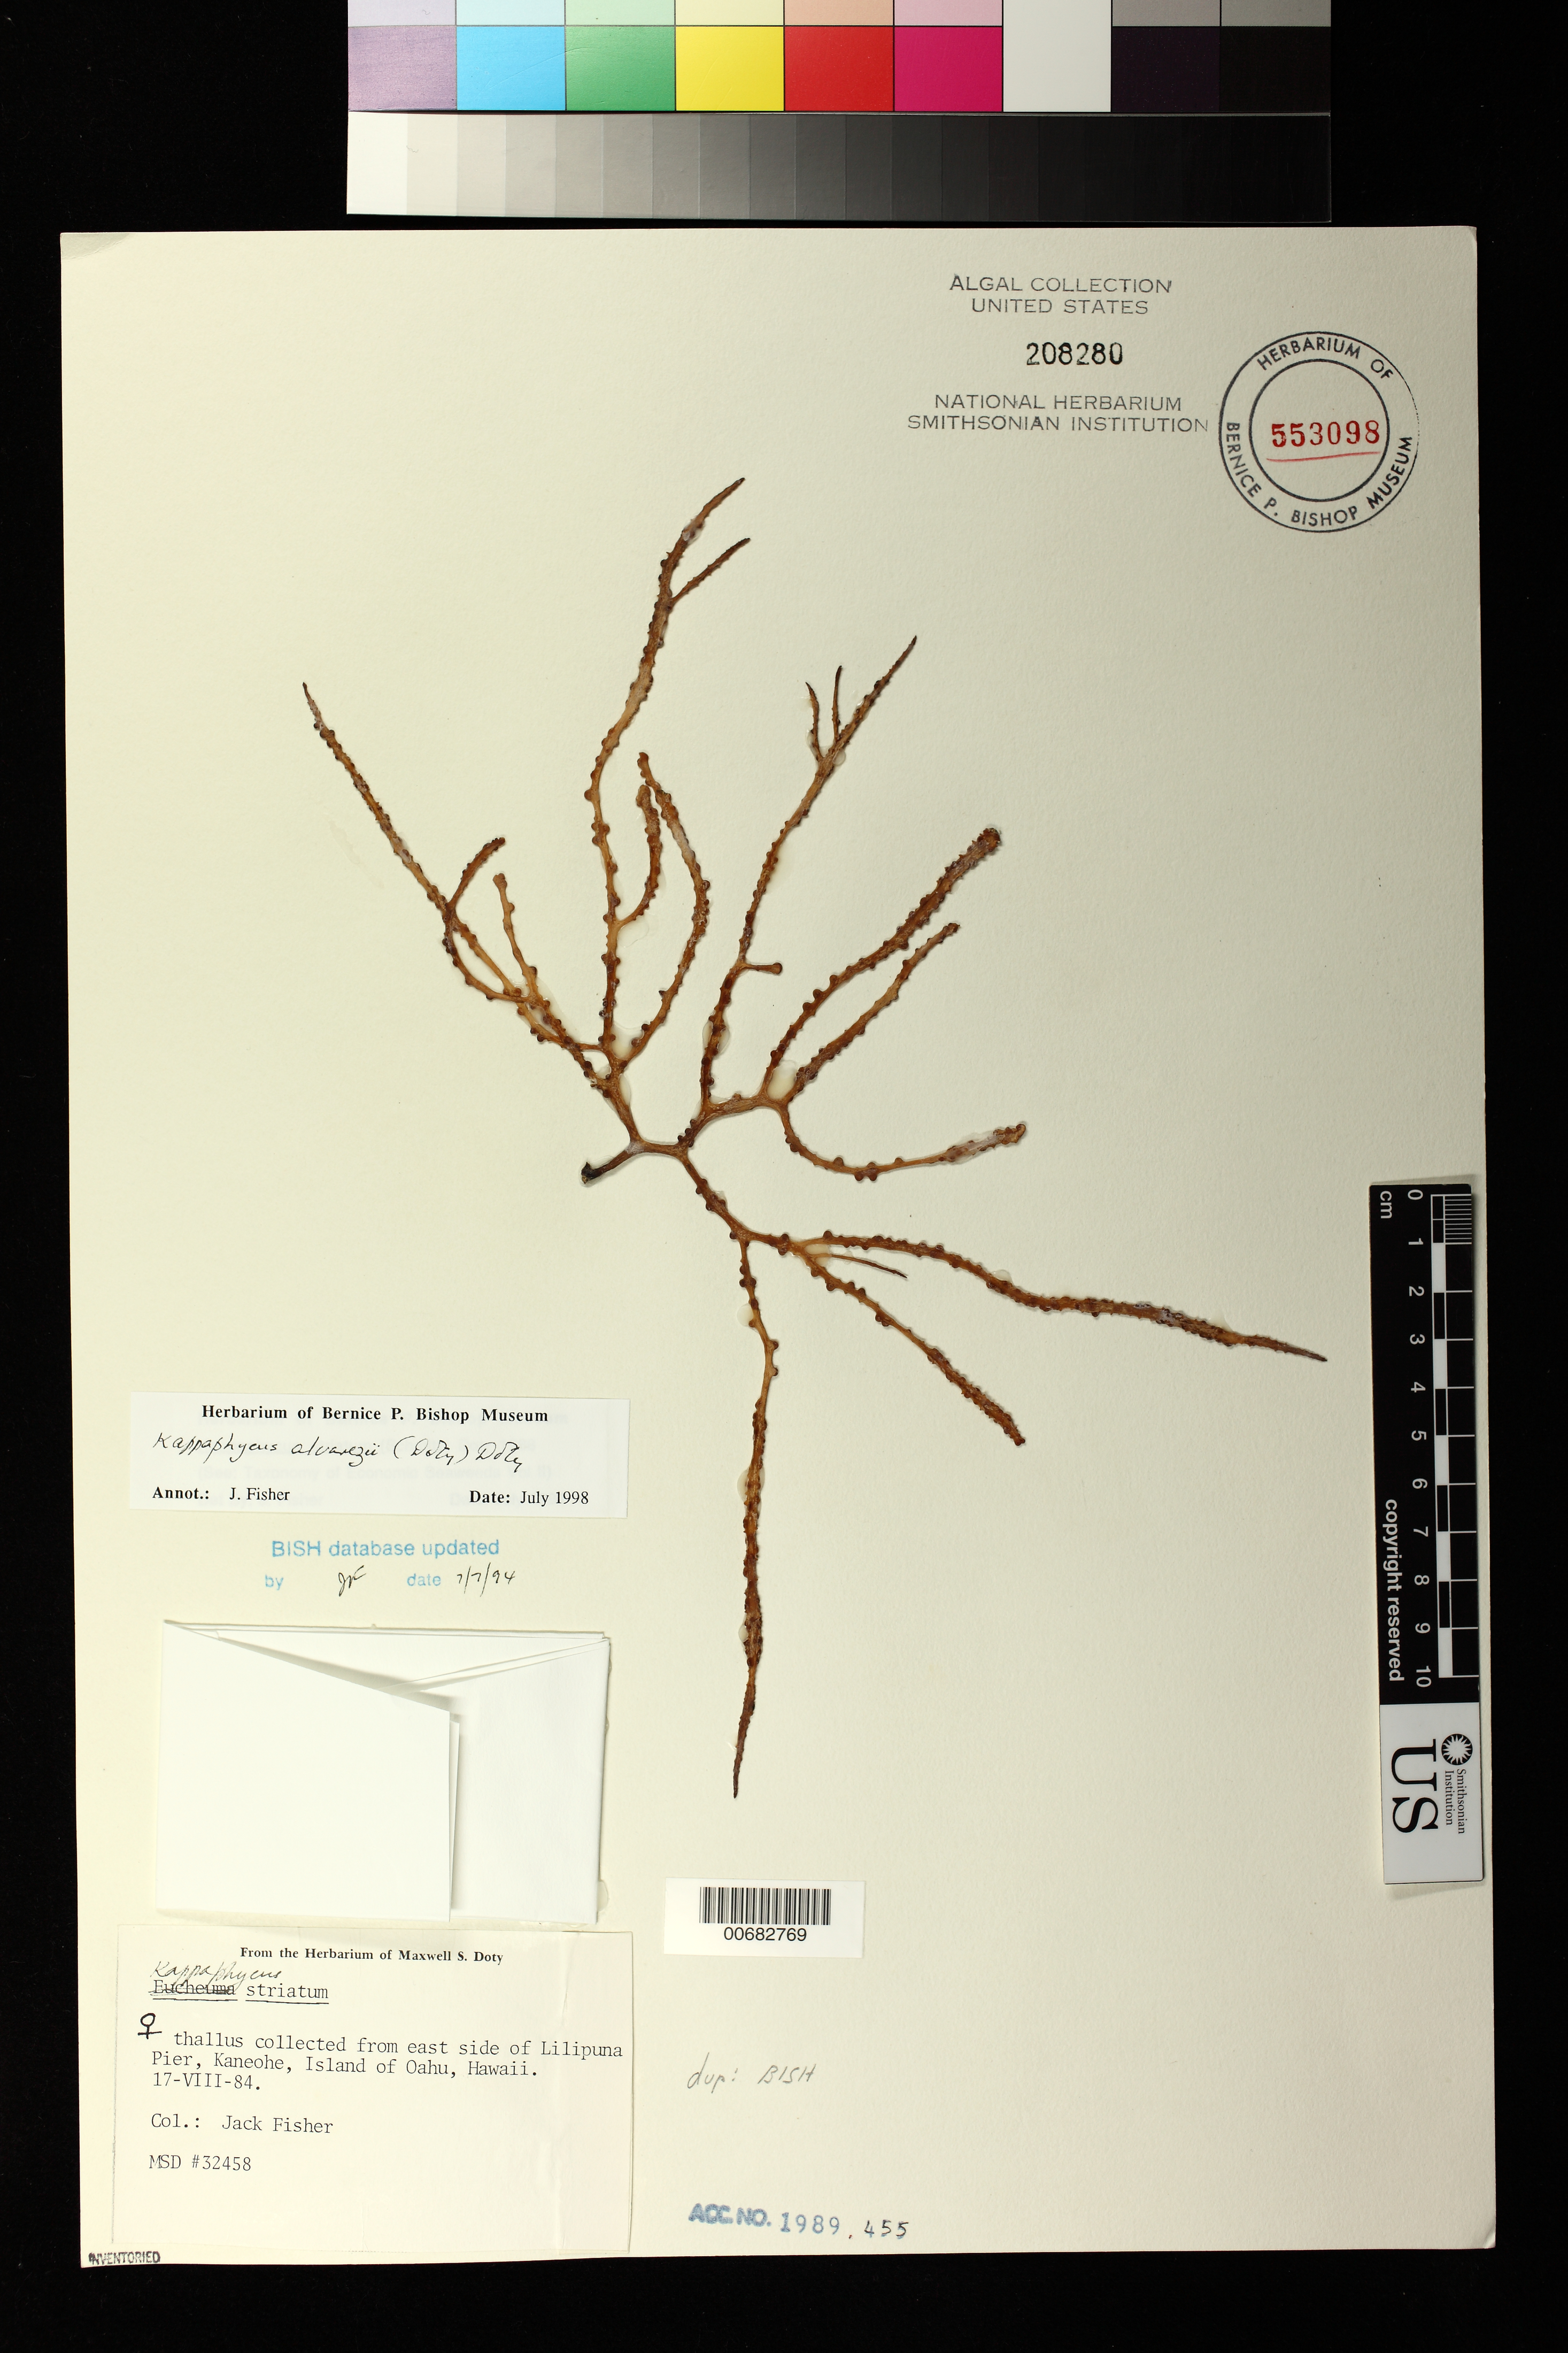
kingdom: Plantae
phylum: Rhodophyta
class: Florideophyceae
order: Gigartinales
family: Solieriaceae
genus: Kappaphycus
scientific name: Kappaphycus alvarezii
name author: (Doty) Doty ex P.C. Silva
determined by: Fisher, Jack R.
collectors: J. Fisher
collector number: MSD 32458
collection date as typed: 17 Aug 1984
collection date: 1984-08-17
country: United States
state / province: Hawaii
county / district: Honolulu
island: Oahu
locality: Lilipuna Pier, Kaneohe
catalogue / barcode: US 208280